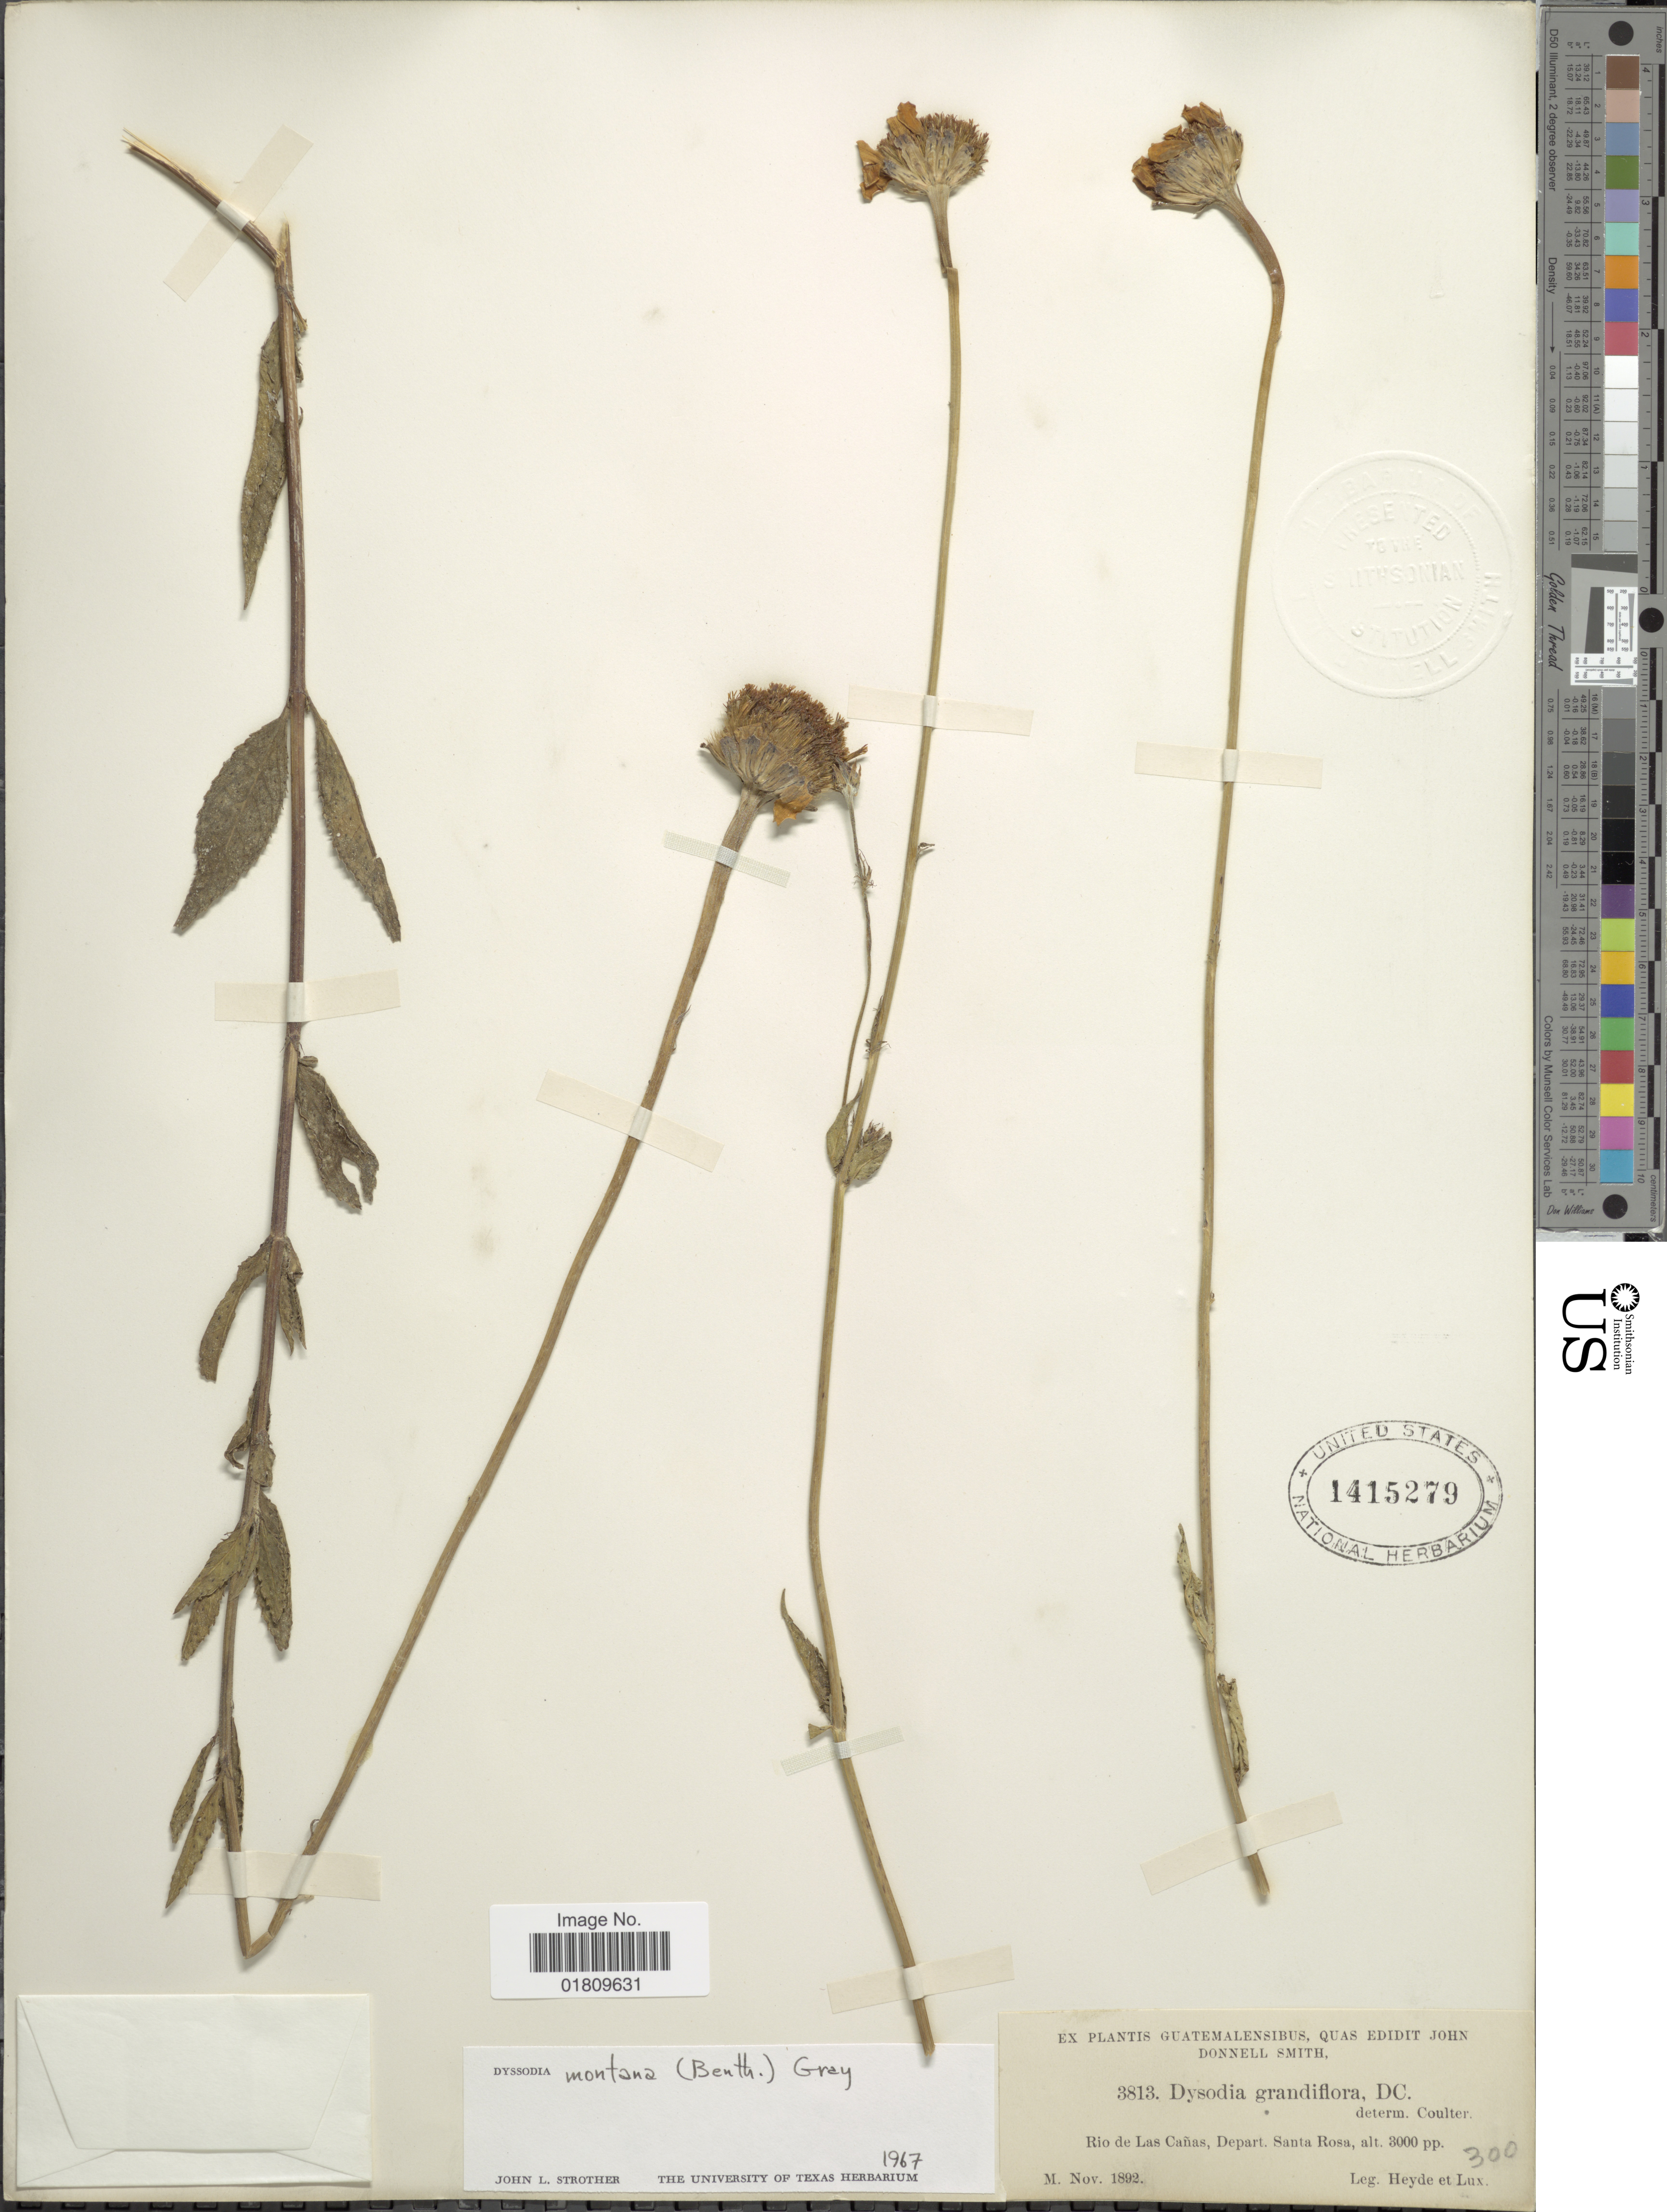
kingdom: Plantae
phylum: Tracheophyta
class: Magnoliopsida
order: Asterales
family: Asteraceae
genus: Dyssodia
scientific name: Dyssodia montana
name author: (Benth.) A. Gray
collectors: Heyde & Lux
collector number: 3813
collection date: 1892-11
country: Guatemala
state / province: Santa Rosa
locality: Rio de las Cañas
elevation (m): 914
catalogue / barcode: US 1415279